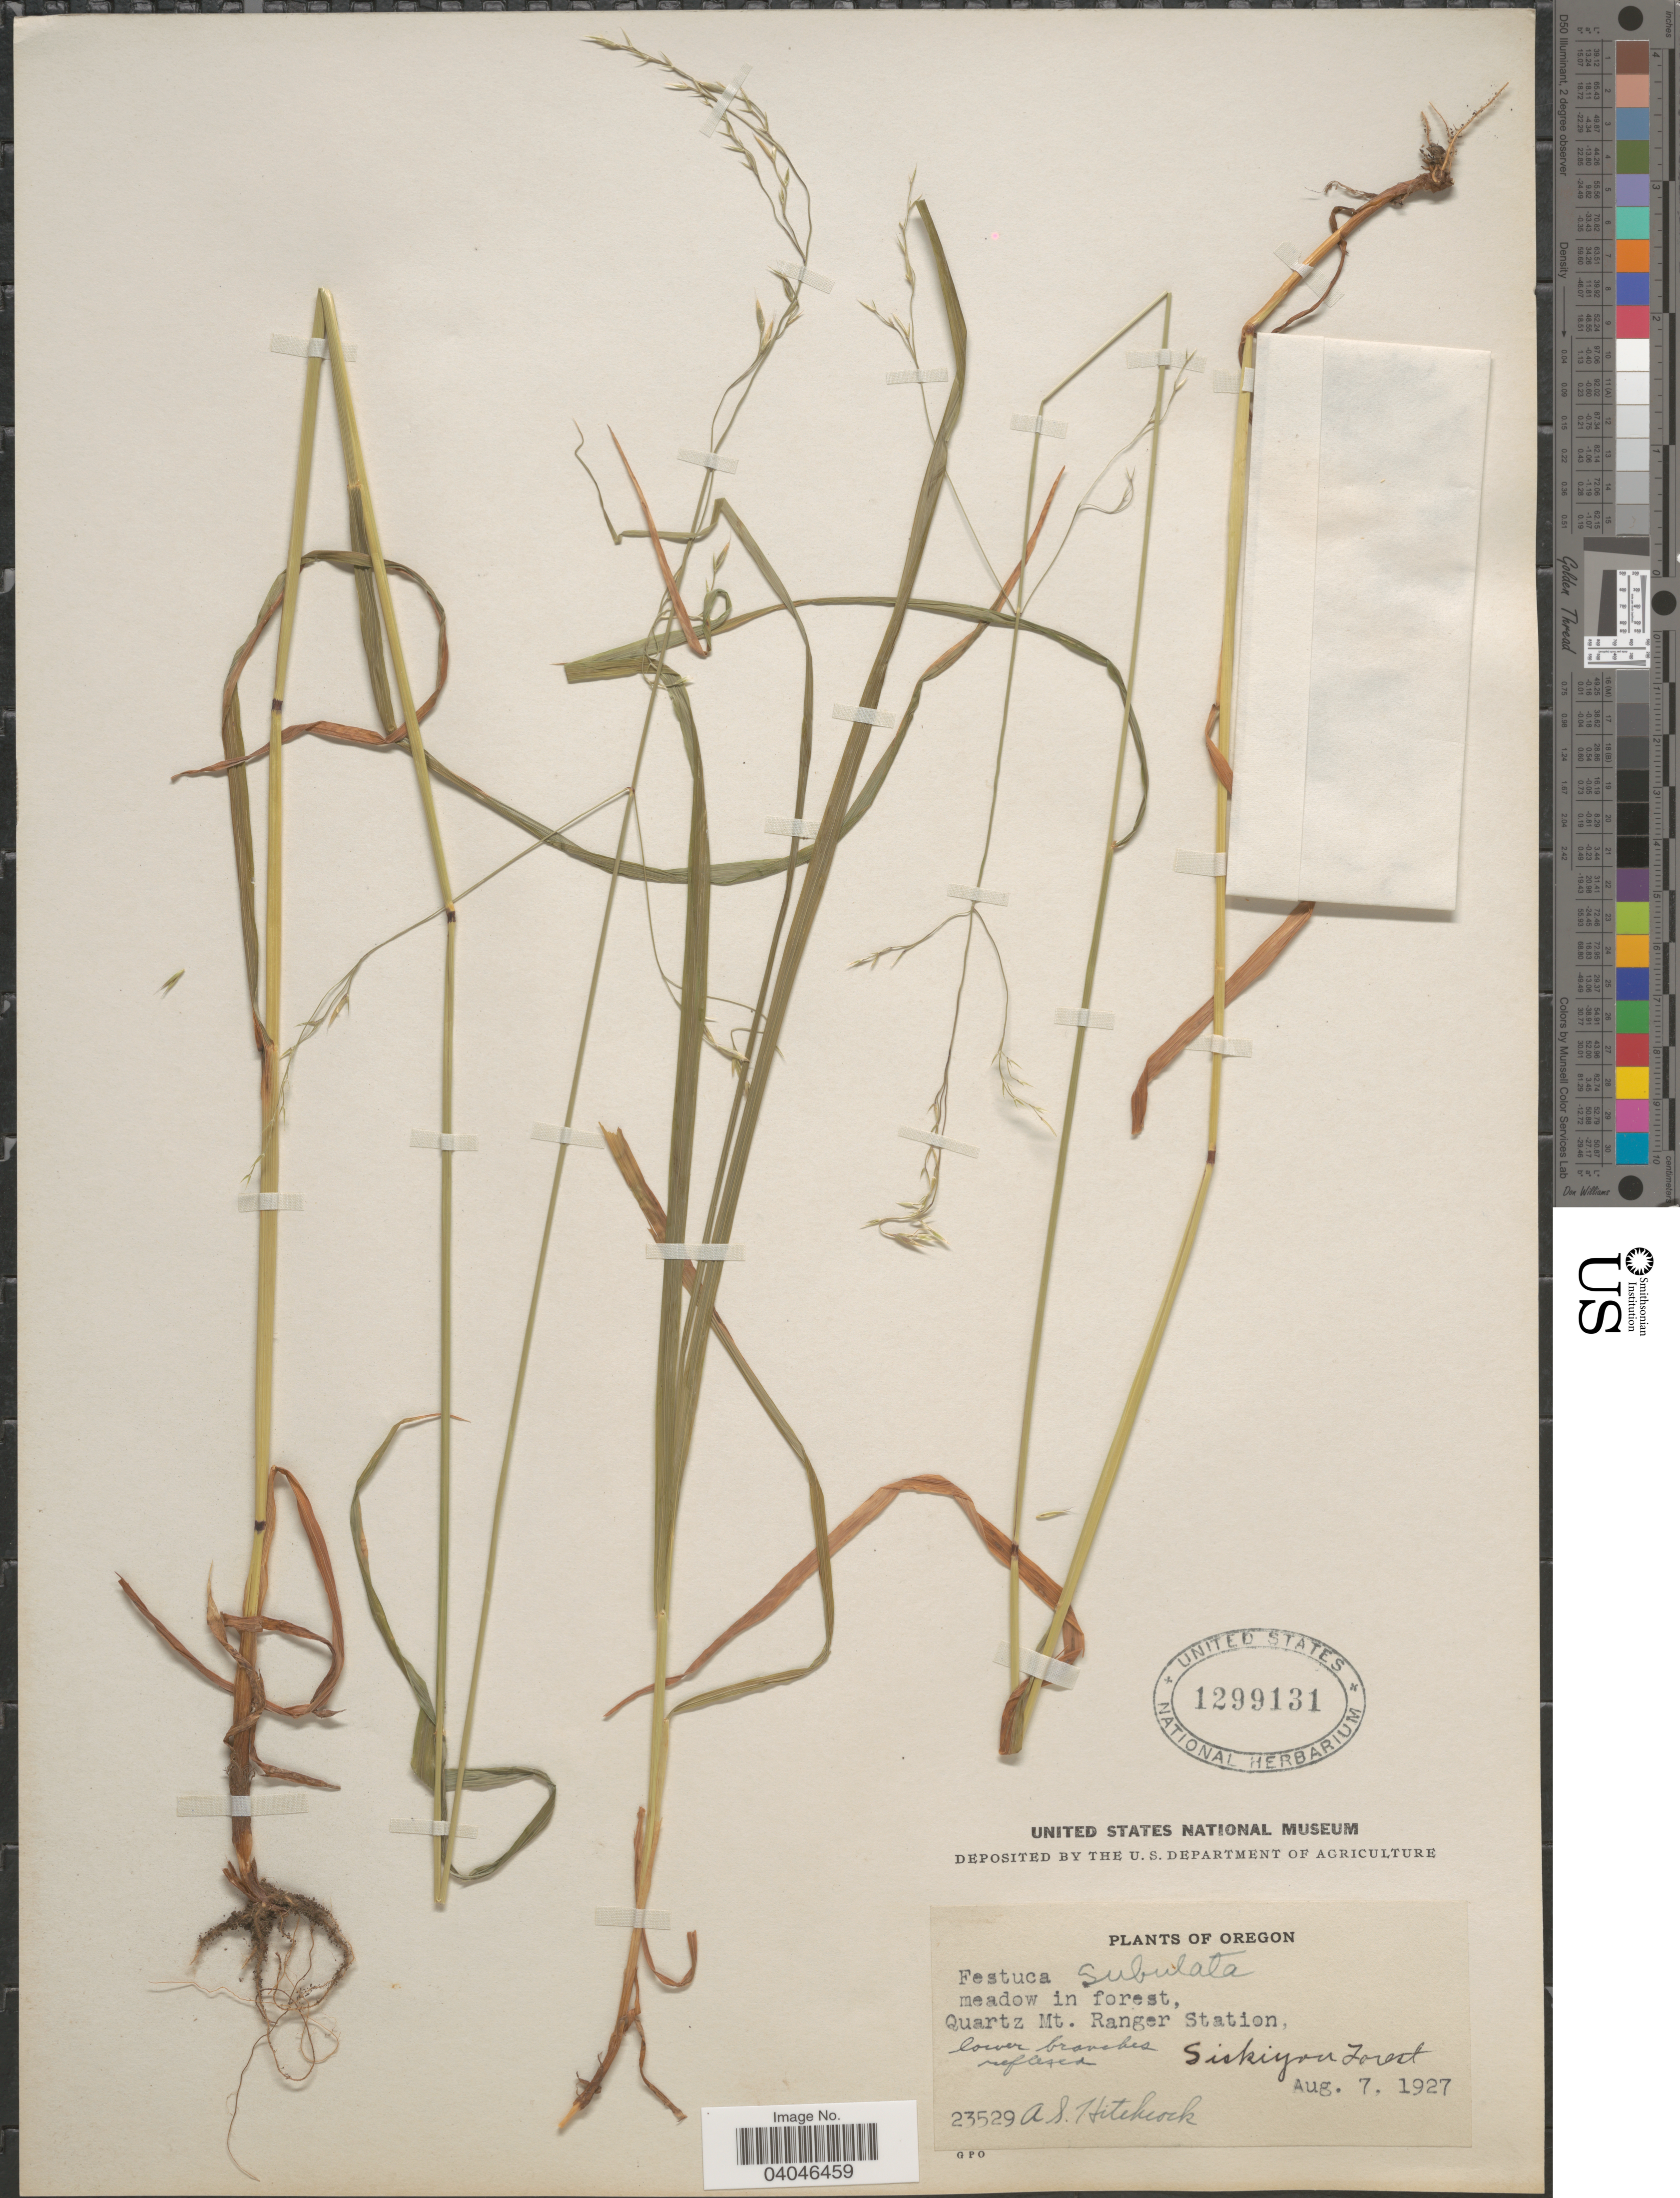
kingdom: Plantae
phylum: Tracheophyta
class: Liliopsida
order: Poales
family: Poaceae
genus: Festuca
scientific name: Festuca subulata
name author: Trin.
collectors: A. S. Hitchcock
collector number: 23529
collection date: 1927-08-07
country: United States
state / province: Oregon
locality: Quartz Mt. Ranger Station, Siskiyou Forest.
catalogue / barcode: US 1299131